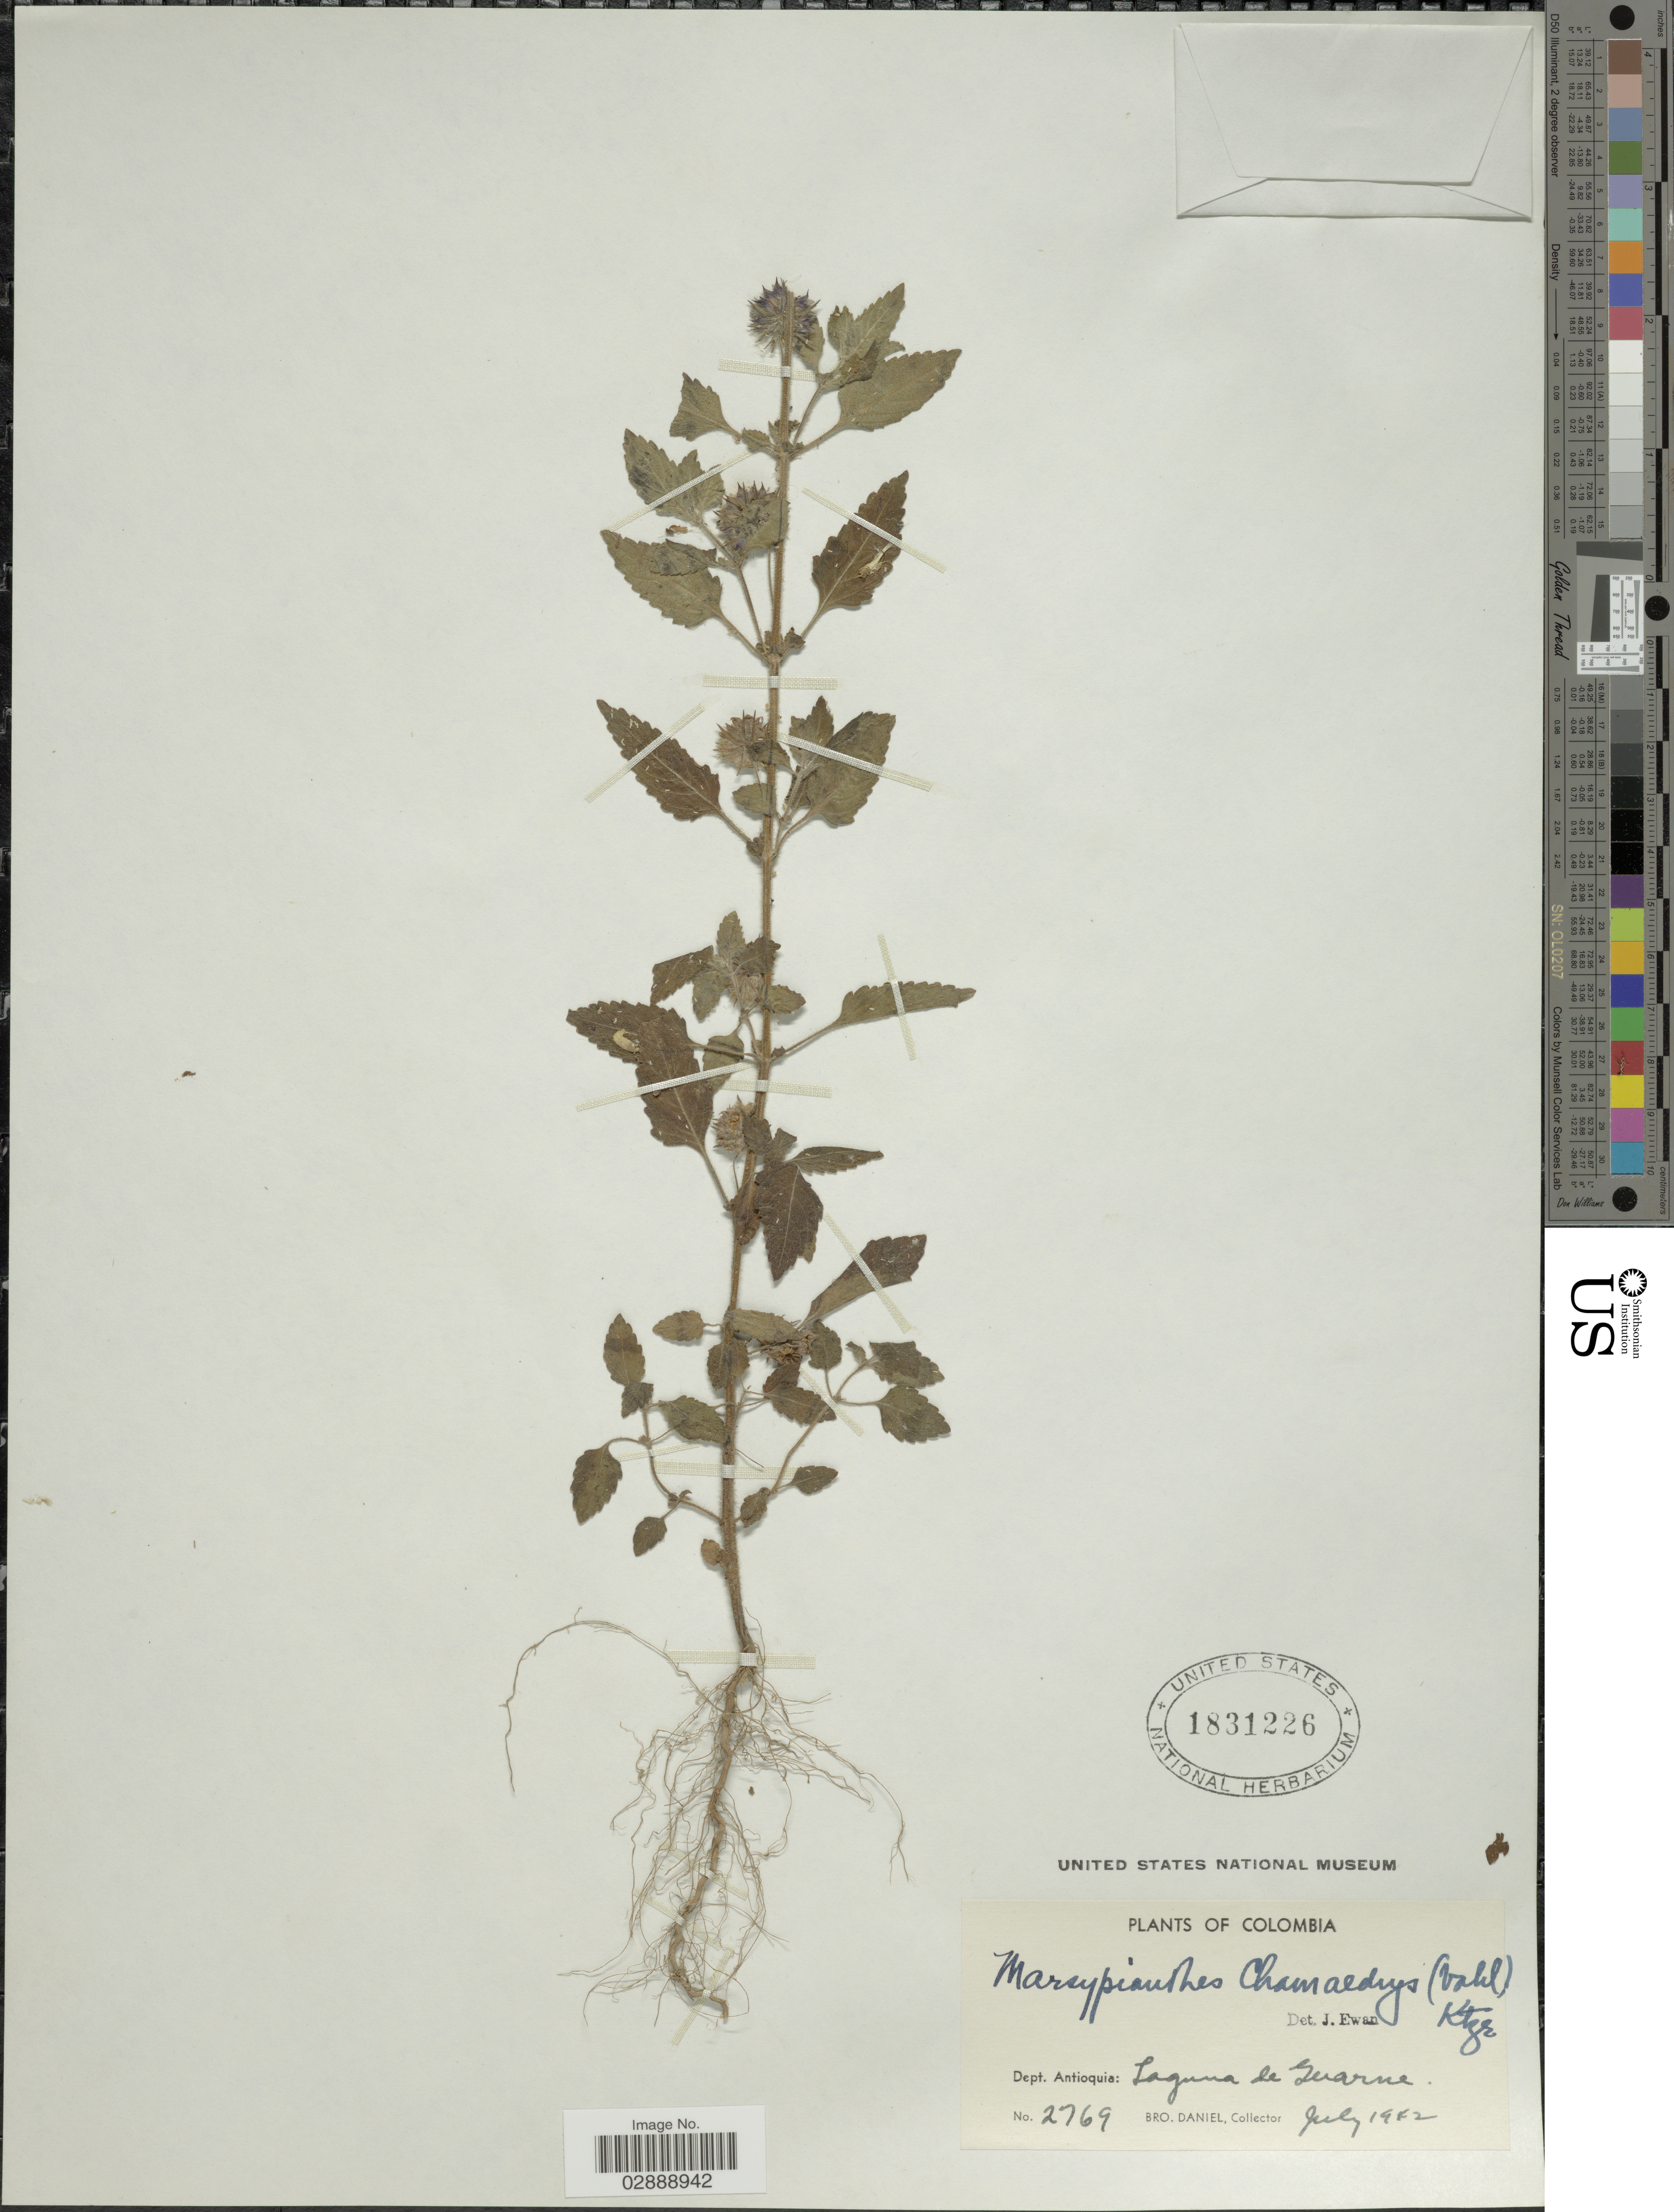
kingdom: Plantae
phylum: Tracheophyta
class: Magnoliopsida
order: Lamiales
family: Lamiaceae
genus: Marsypianthes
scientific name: Marsypianthes chamaedrys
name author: (Vahl) Kuntze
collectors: Bro. Daniel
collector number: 2769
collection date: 1942-07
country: Colombia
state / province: Antioquia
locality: Dept. Antioquia. Laguna de Guarne.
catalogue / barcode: US 1831226